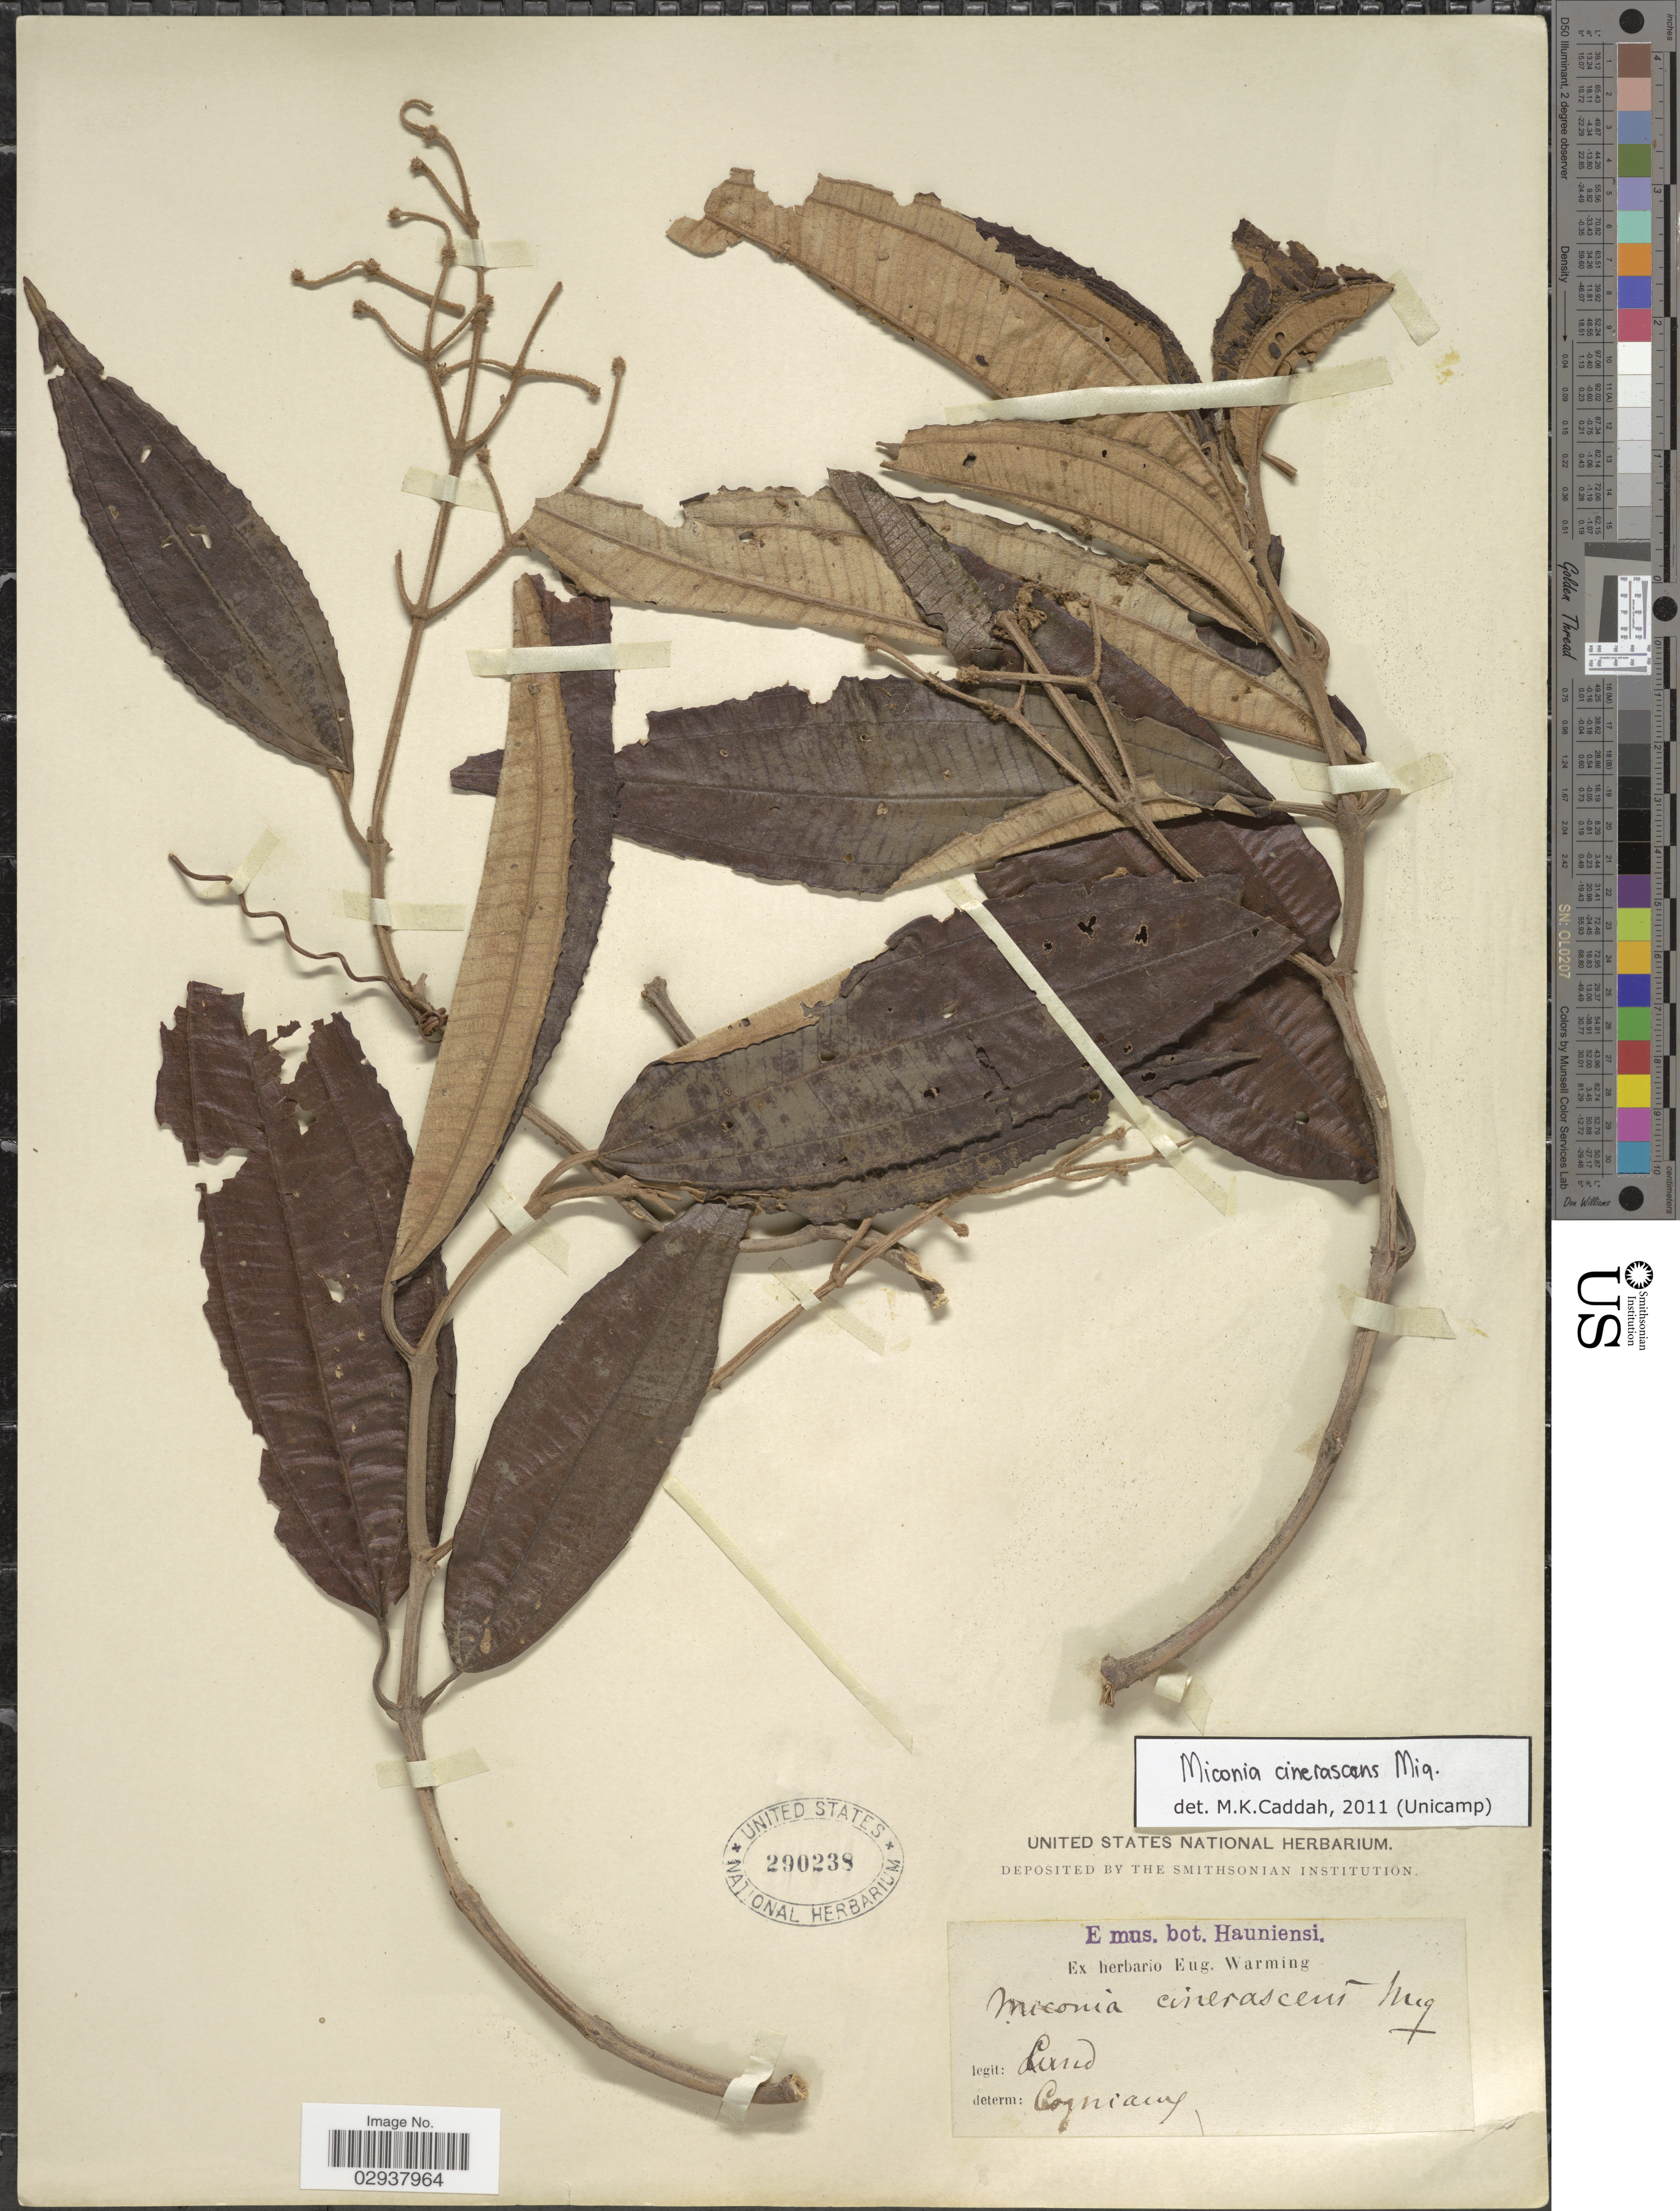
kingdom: Plantae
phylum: Tracheophyta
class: Magnoliopsida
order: Myrtales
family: Melastomataceae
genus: Miconia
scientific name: Miconia cinerascens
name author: Miq.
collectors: -- Lund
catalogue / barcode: US 290238